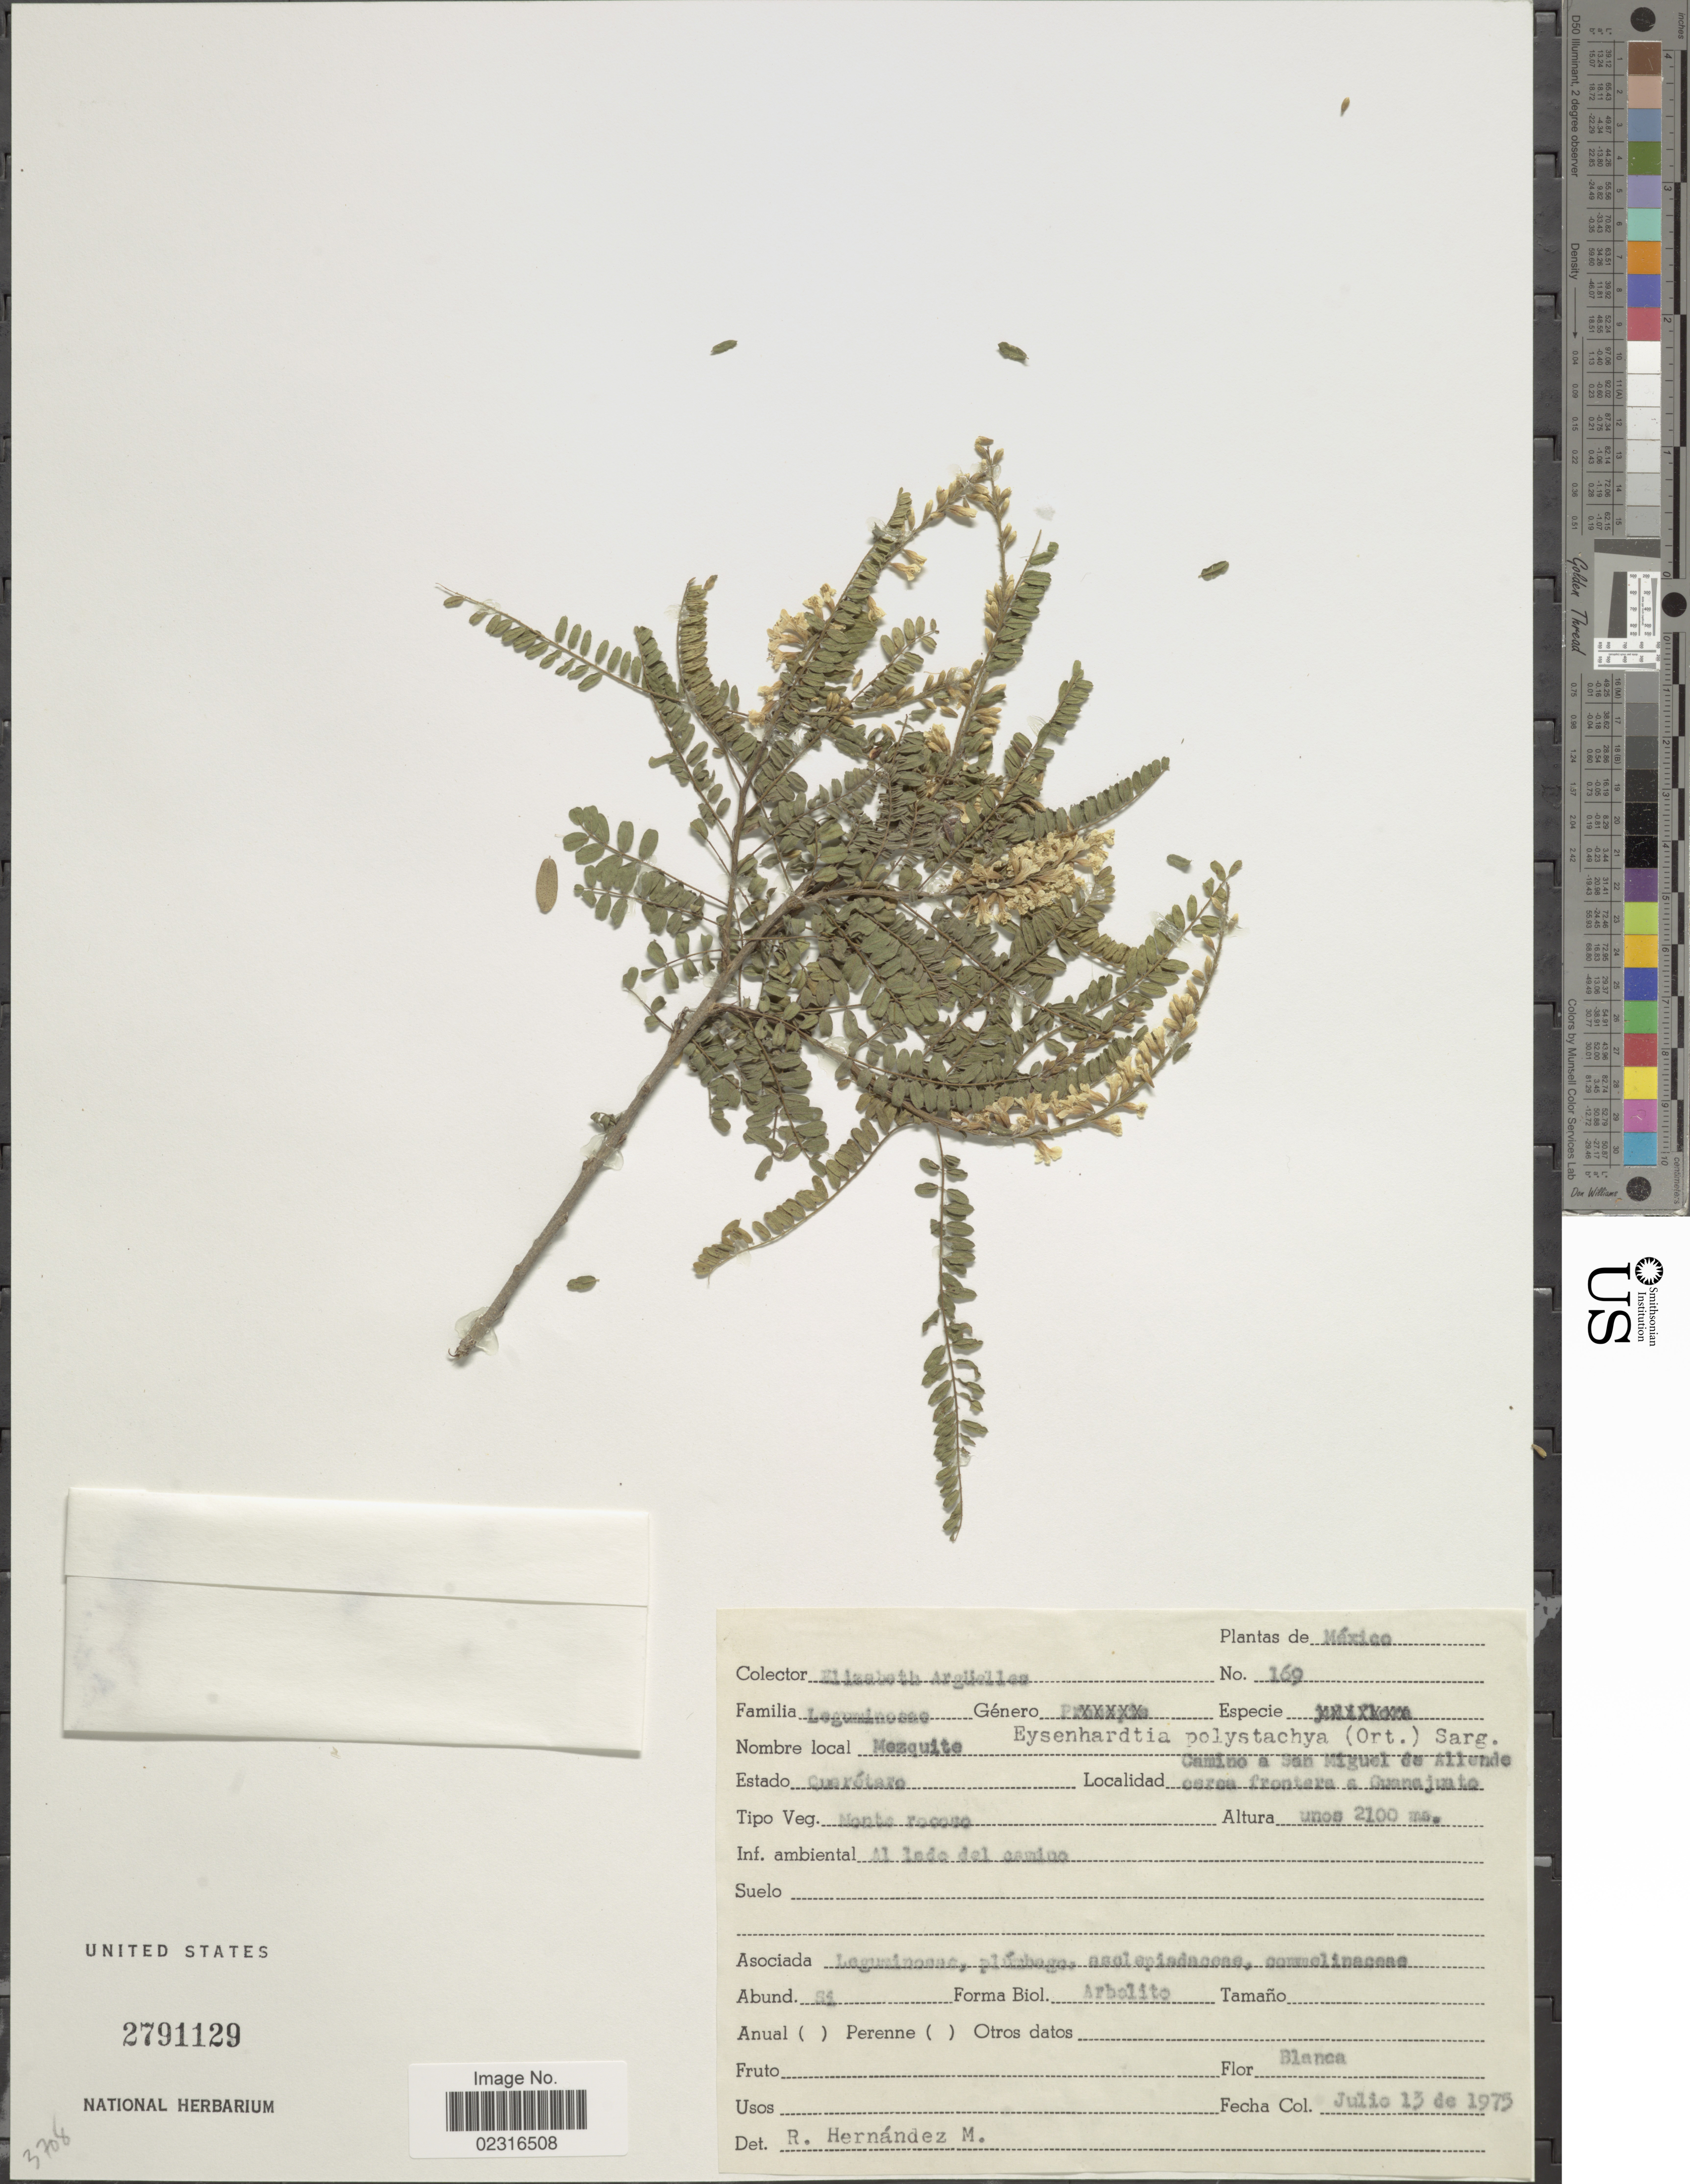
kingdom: Plantae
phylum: Tracheophyta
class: Magnoliopsida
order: Fabales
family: Fabaceae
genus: Eysenhardtia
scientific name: Eysenhardtia polystachya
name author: (Ortega) Sarg.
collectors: E. Argüelles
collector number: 169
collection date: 1975-07-13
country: Mexico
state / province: Querétaro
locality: México, Camino a San Miguel de Allende cerca frontera a Guanajuato.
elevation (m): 2100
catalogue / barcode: US 2791129